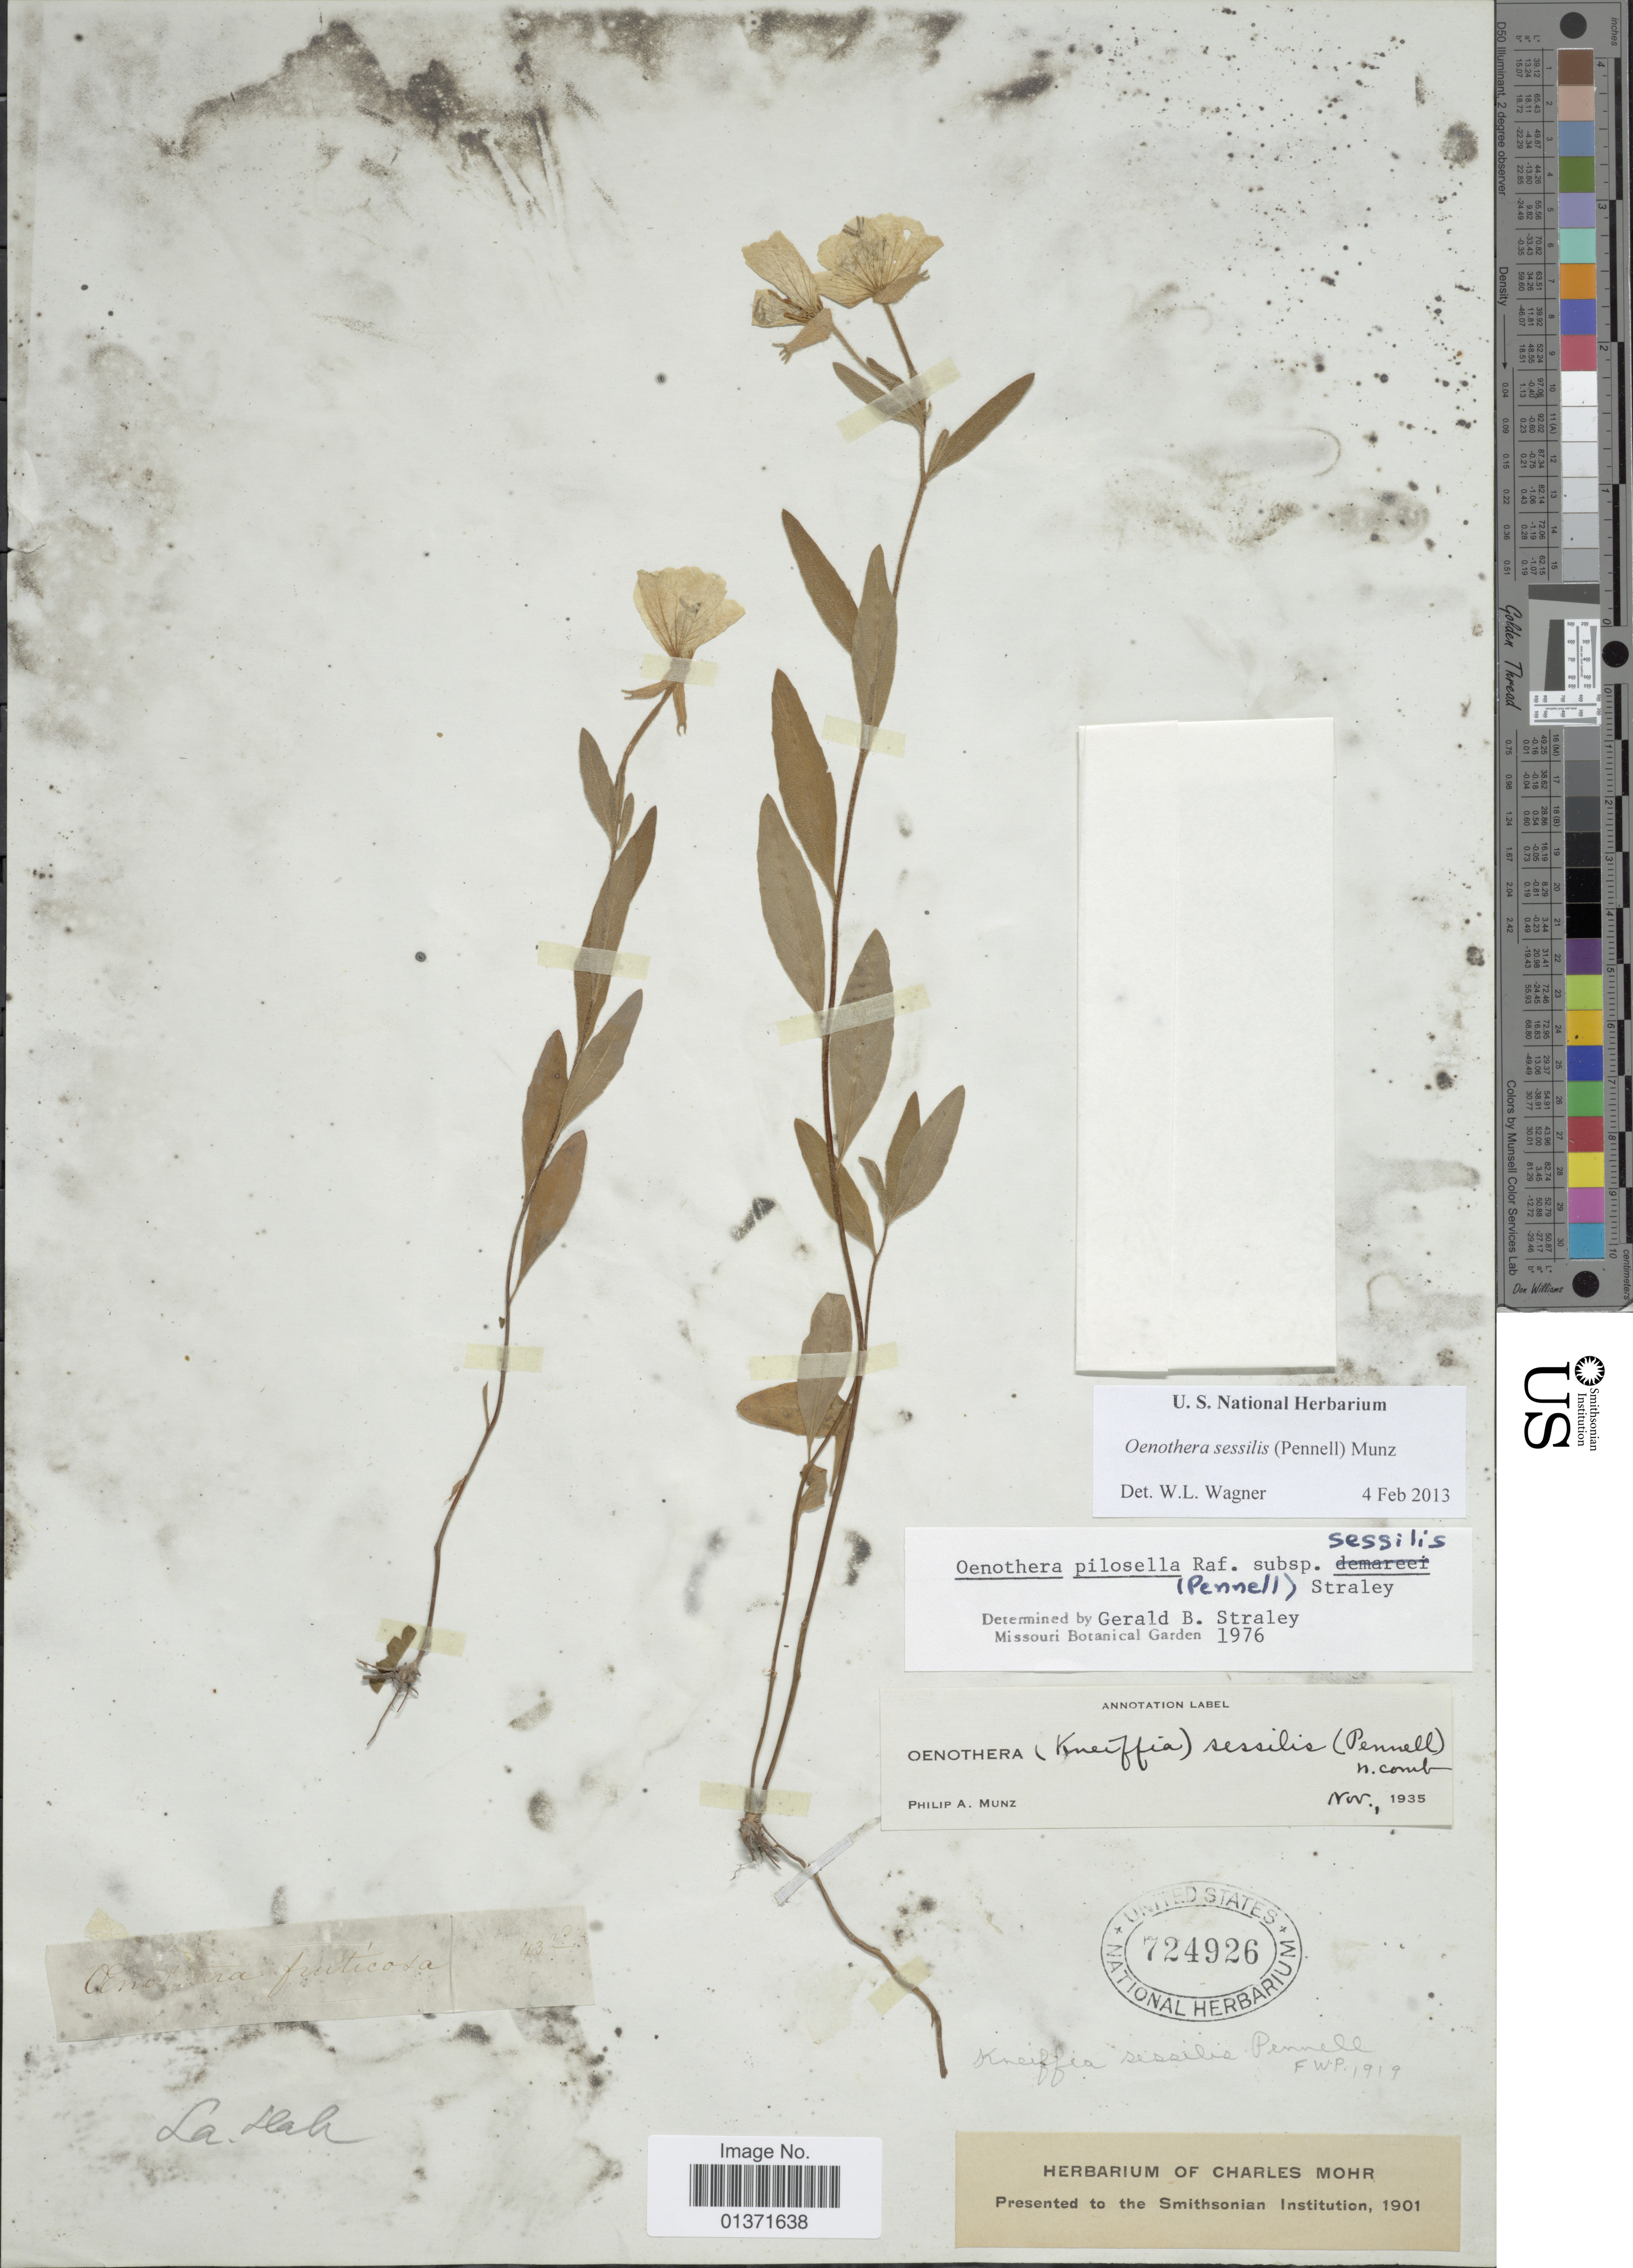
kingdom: Plantae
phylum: Tracheophyta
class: Magnoliopsida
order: Myrtales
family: Onagraceae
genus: Oenothera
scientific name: Oenothera sessilis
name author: (Pennell) Munz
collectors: ex herb. Charles Mohr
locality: La Itah [interpreted]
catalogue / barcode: US 724926